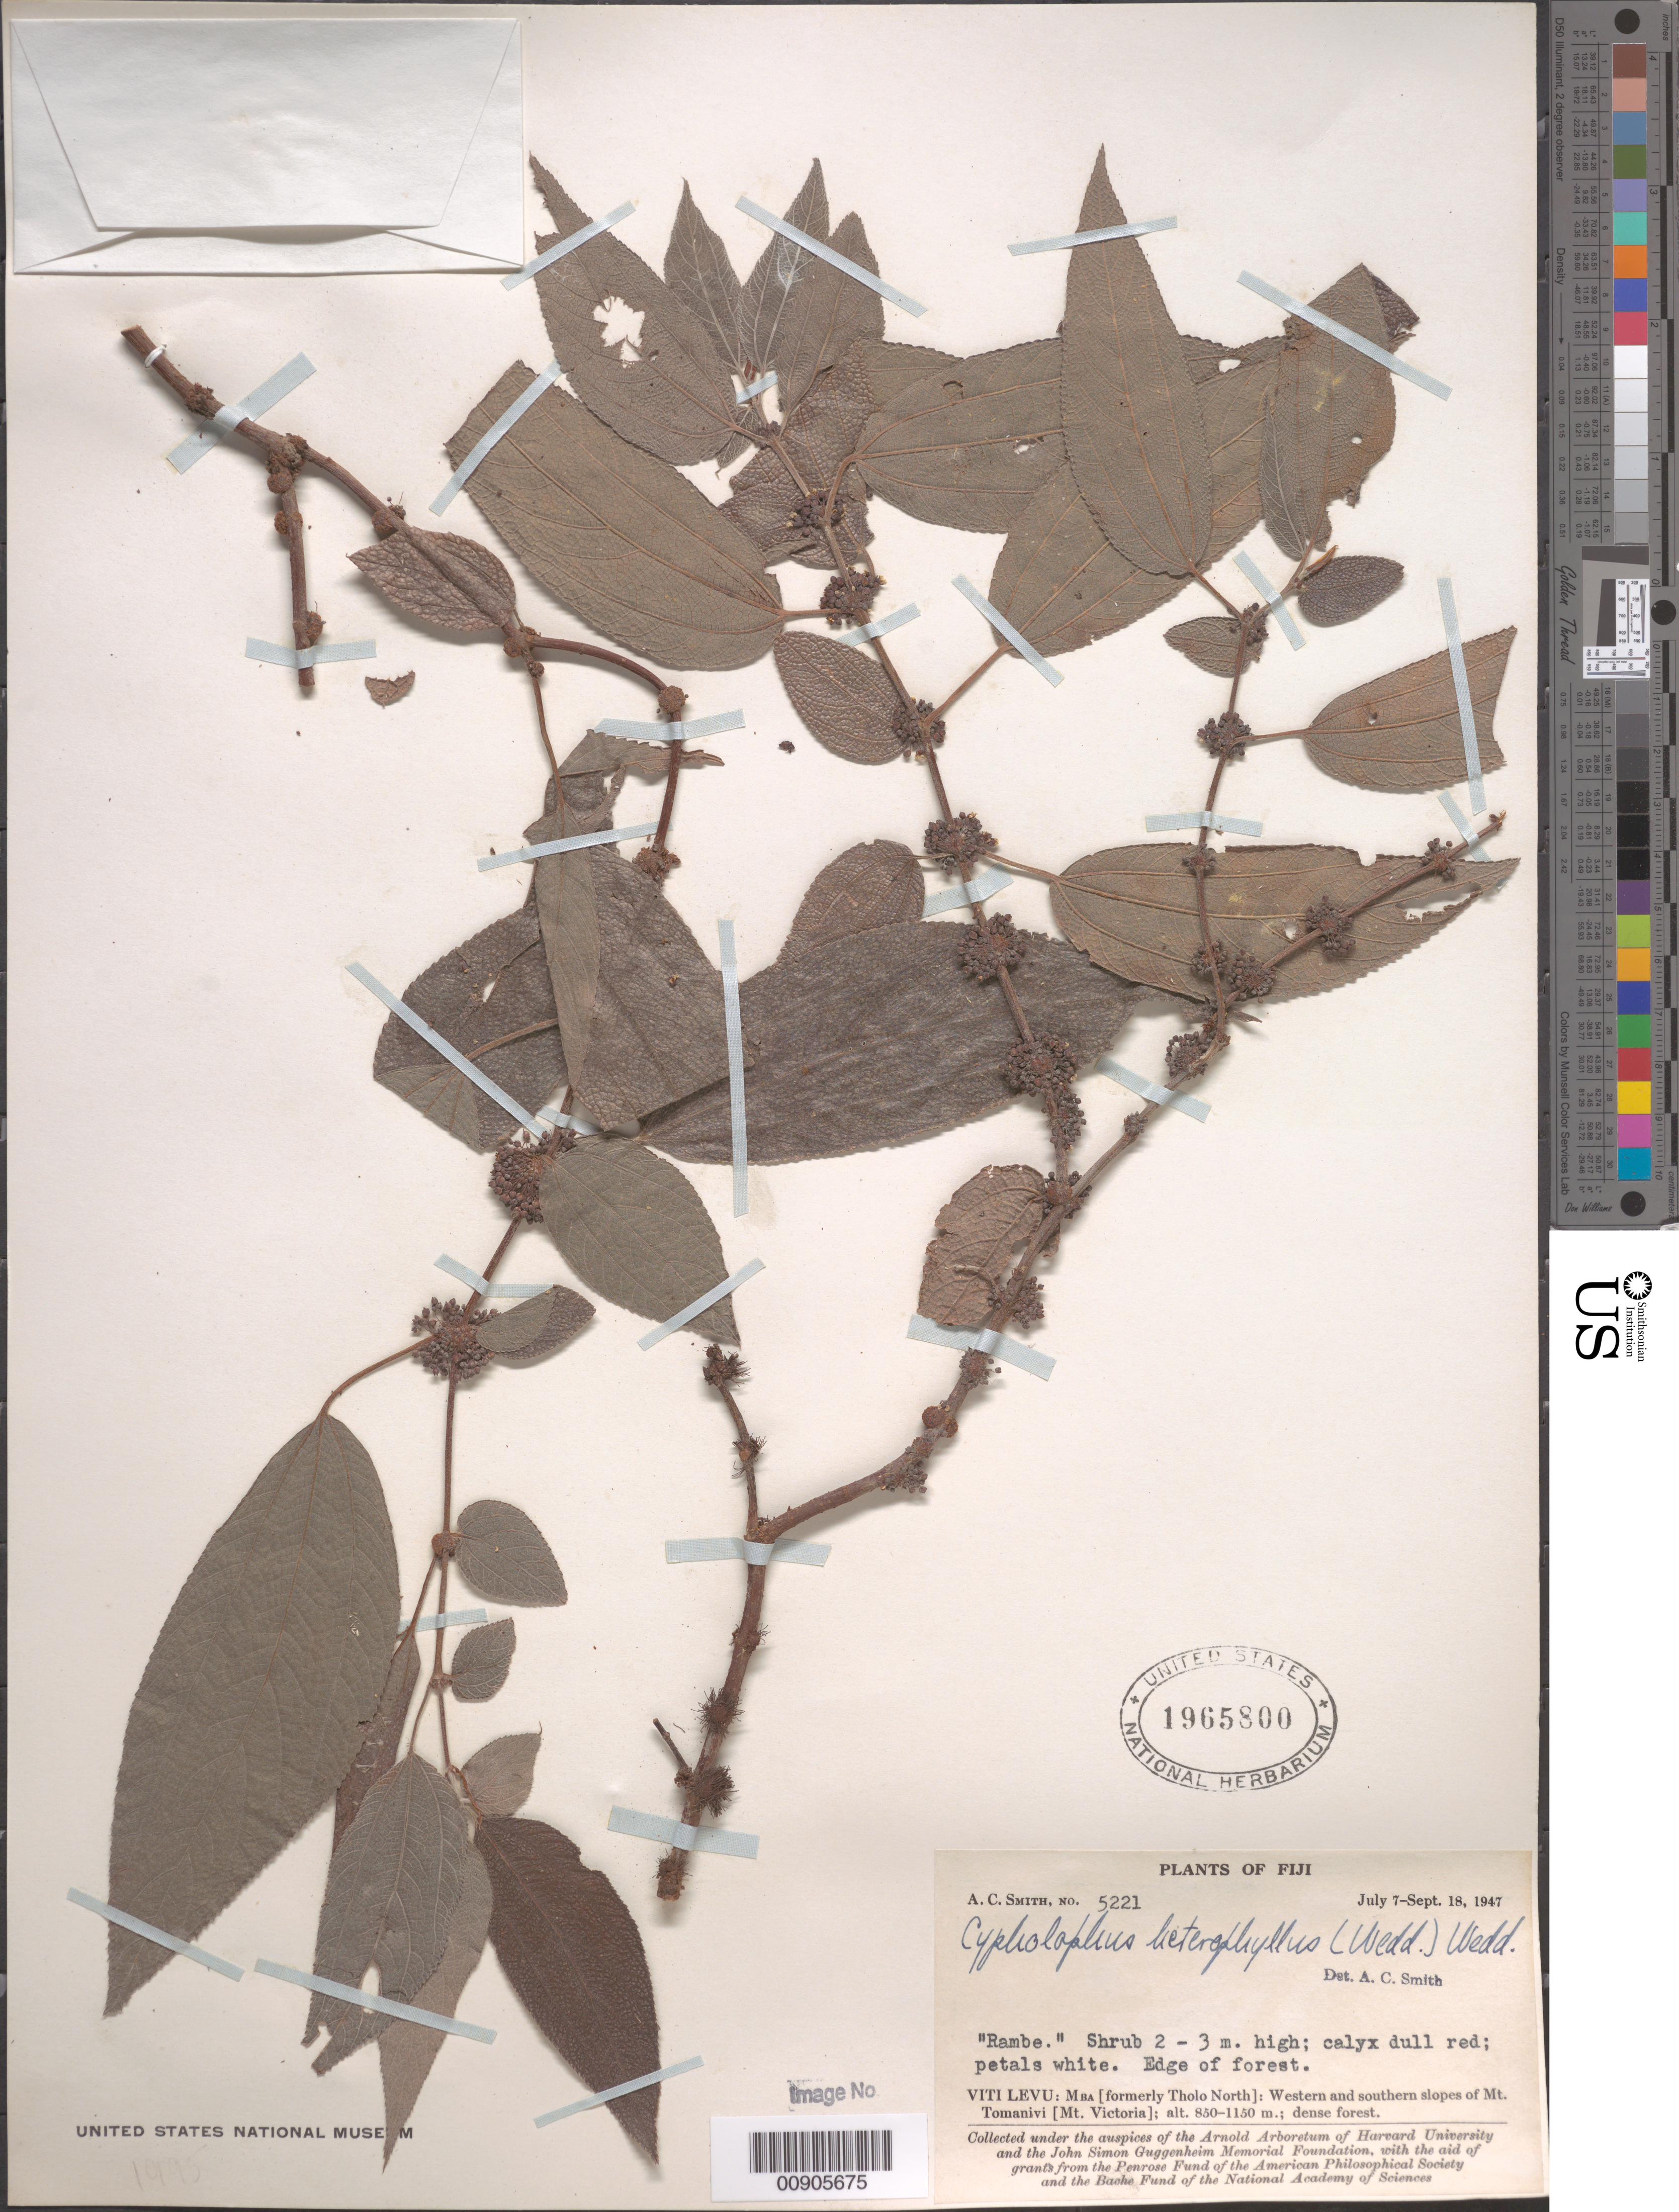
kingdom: Plantae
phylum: Tracheophyta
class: Magnoliopsida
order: Rosales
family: Urticaceae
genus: Cypholophus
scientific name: Cypholophus heterophyllus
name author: Wedd.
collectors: C. A. Smith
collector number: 5221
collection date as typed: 07 Jul 1947 to 18 Sep 1947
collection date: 1947-07-07/1947-09-18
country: Fiji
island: Viti Levu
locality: Mba: (formerly Tholo North) Western and southern slopes of Mt. Tomanivi (Mt. Victoria)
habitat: edge of dense forest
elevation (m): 850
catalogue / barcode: US 1965800